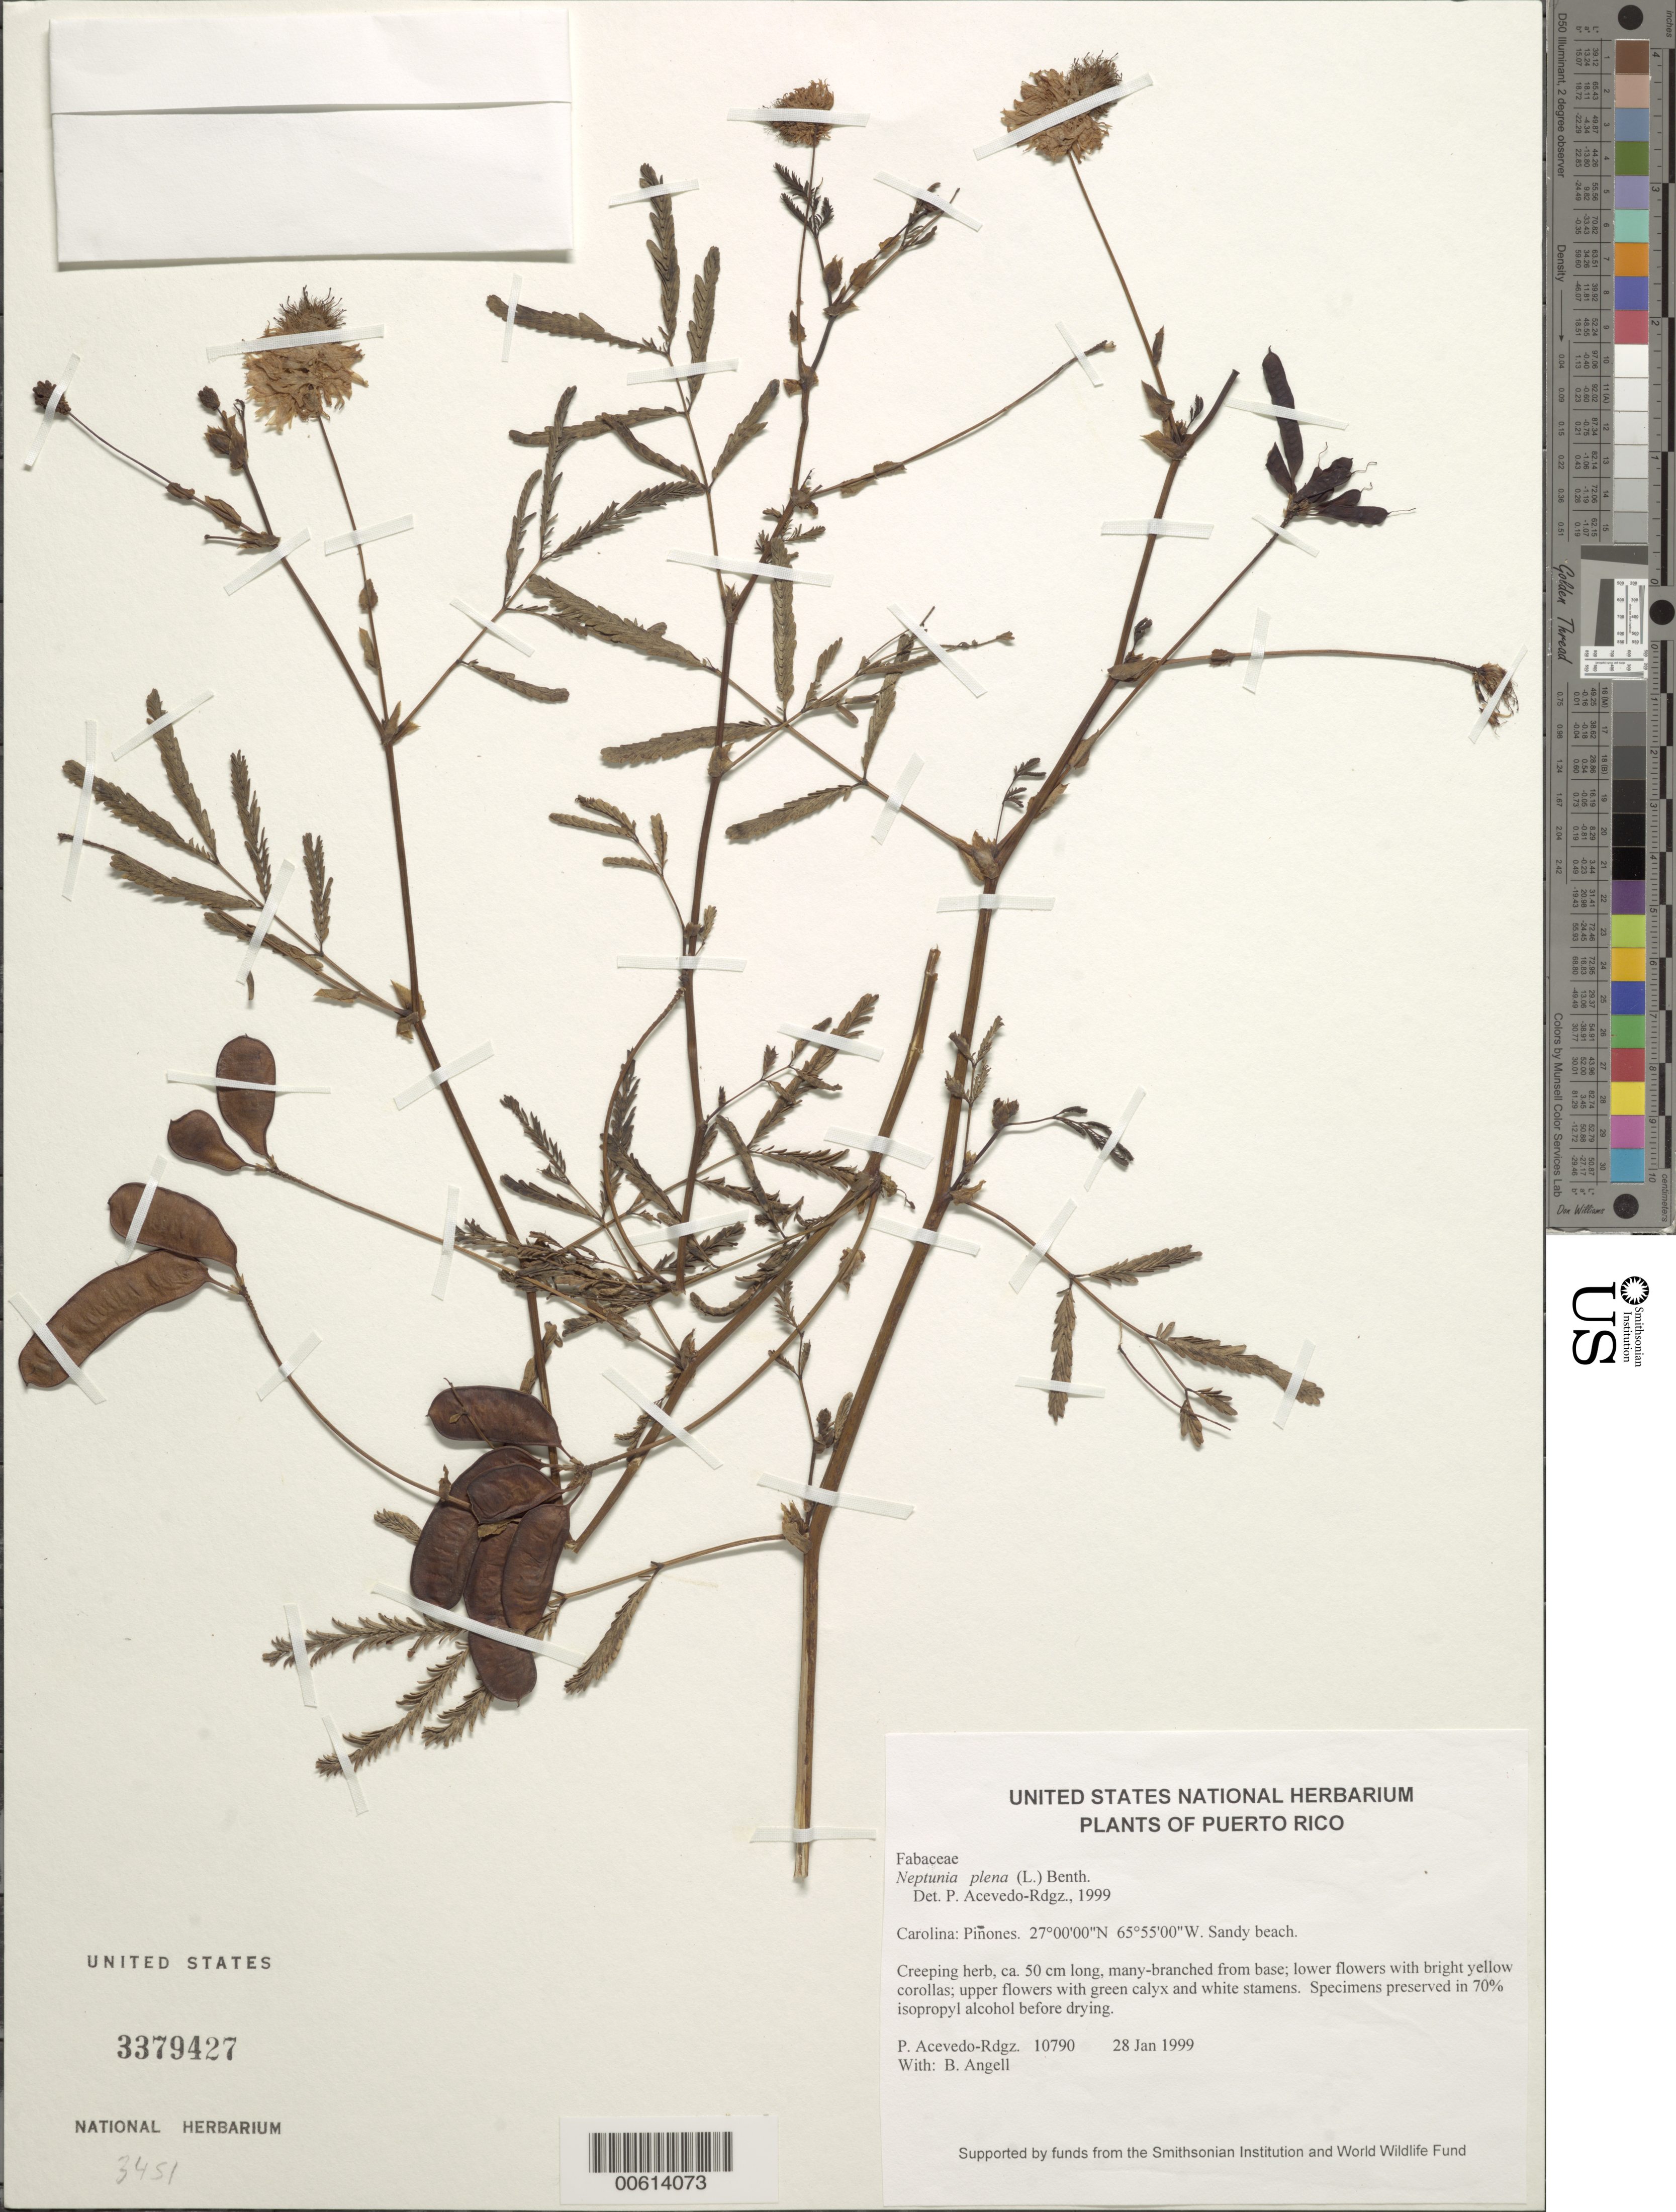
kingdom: Plantae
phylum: Tracheophyta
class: Magnoliopsida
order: Fabales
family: Fabaceae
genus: Neptunia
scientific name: Neptunia plena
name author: (L.) Benth.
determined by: Acevedo-Rodríguez, P., (BOT), Smithsonian Institution - National Museum of Natural History (UNITED STATES)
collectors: P. Acevedo-Rodr. & Bobbi Angell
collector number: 10790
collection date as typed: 28 Jan 1999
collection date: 1999-01-28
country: Puerto Rico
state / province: Carolina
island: Puerto Rico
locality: Carolina; Piñones Forest Reserve.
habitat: Sandy beach.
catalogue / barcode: US 3379427